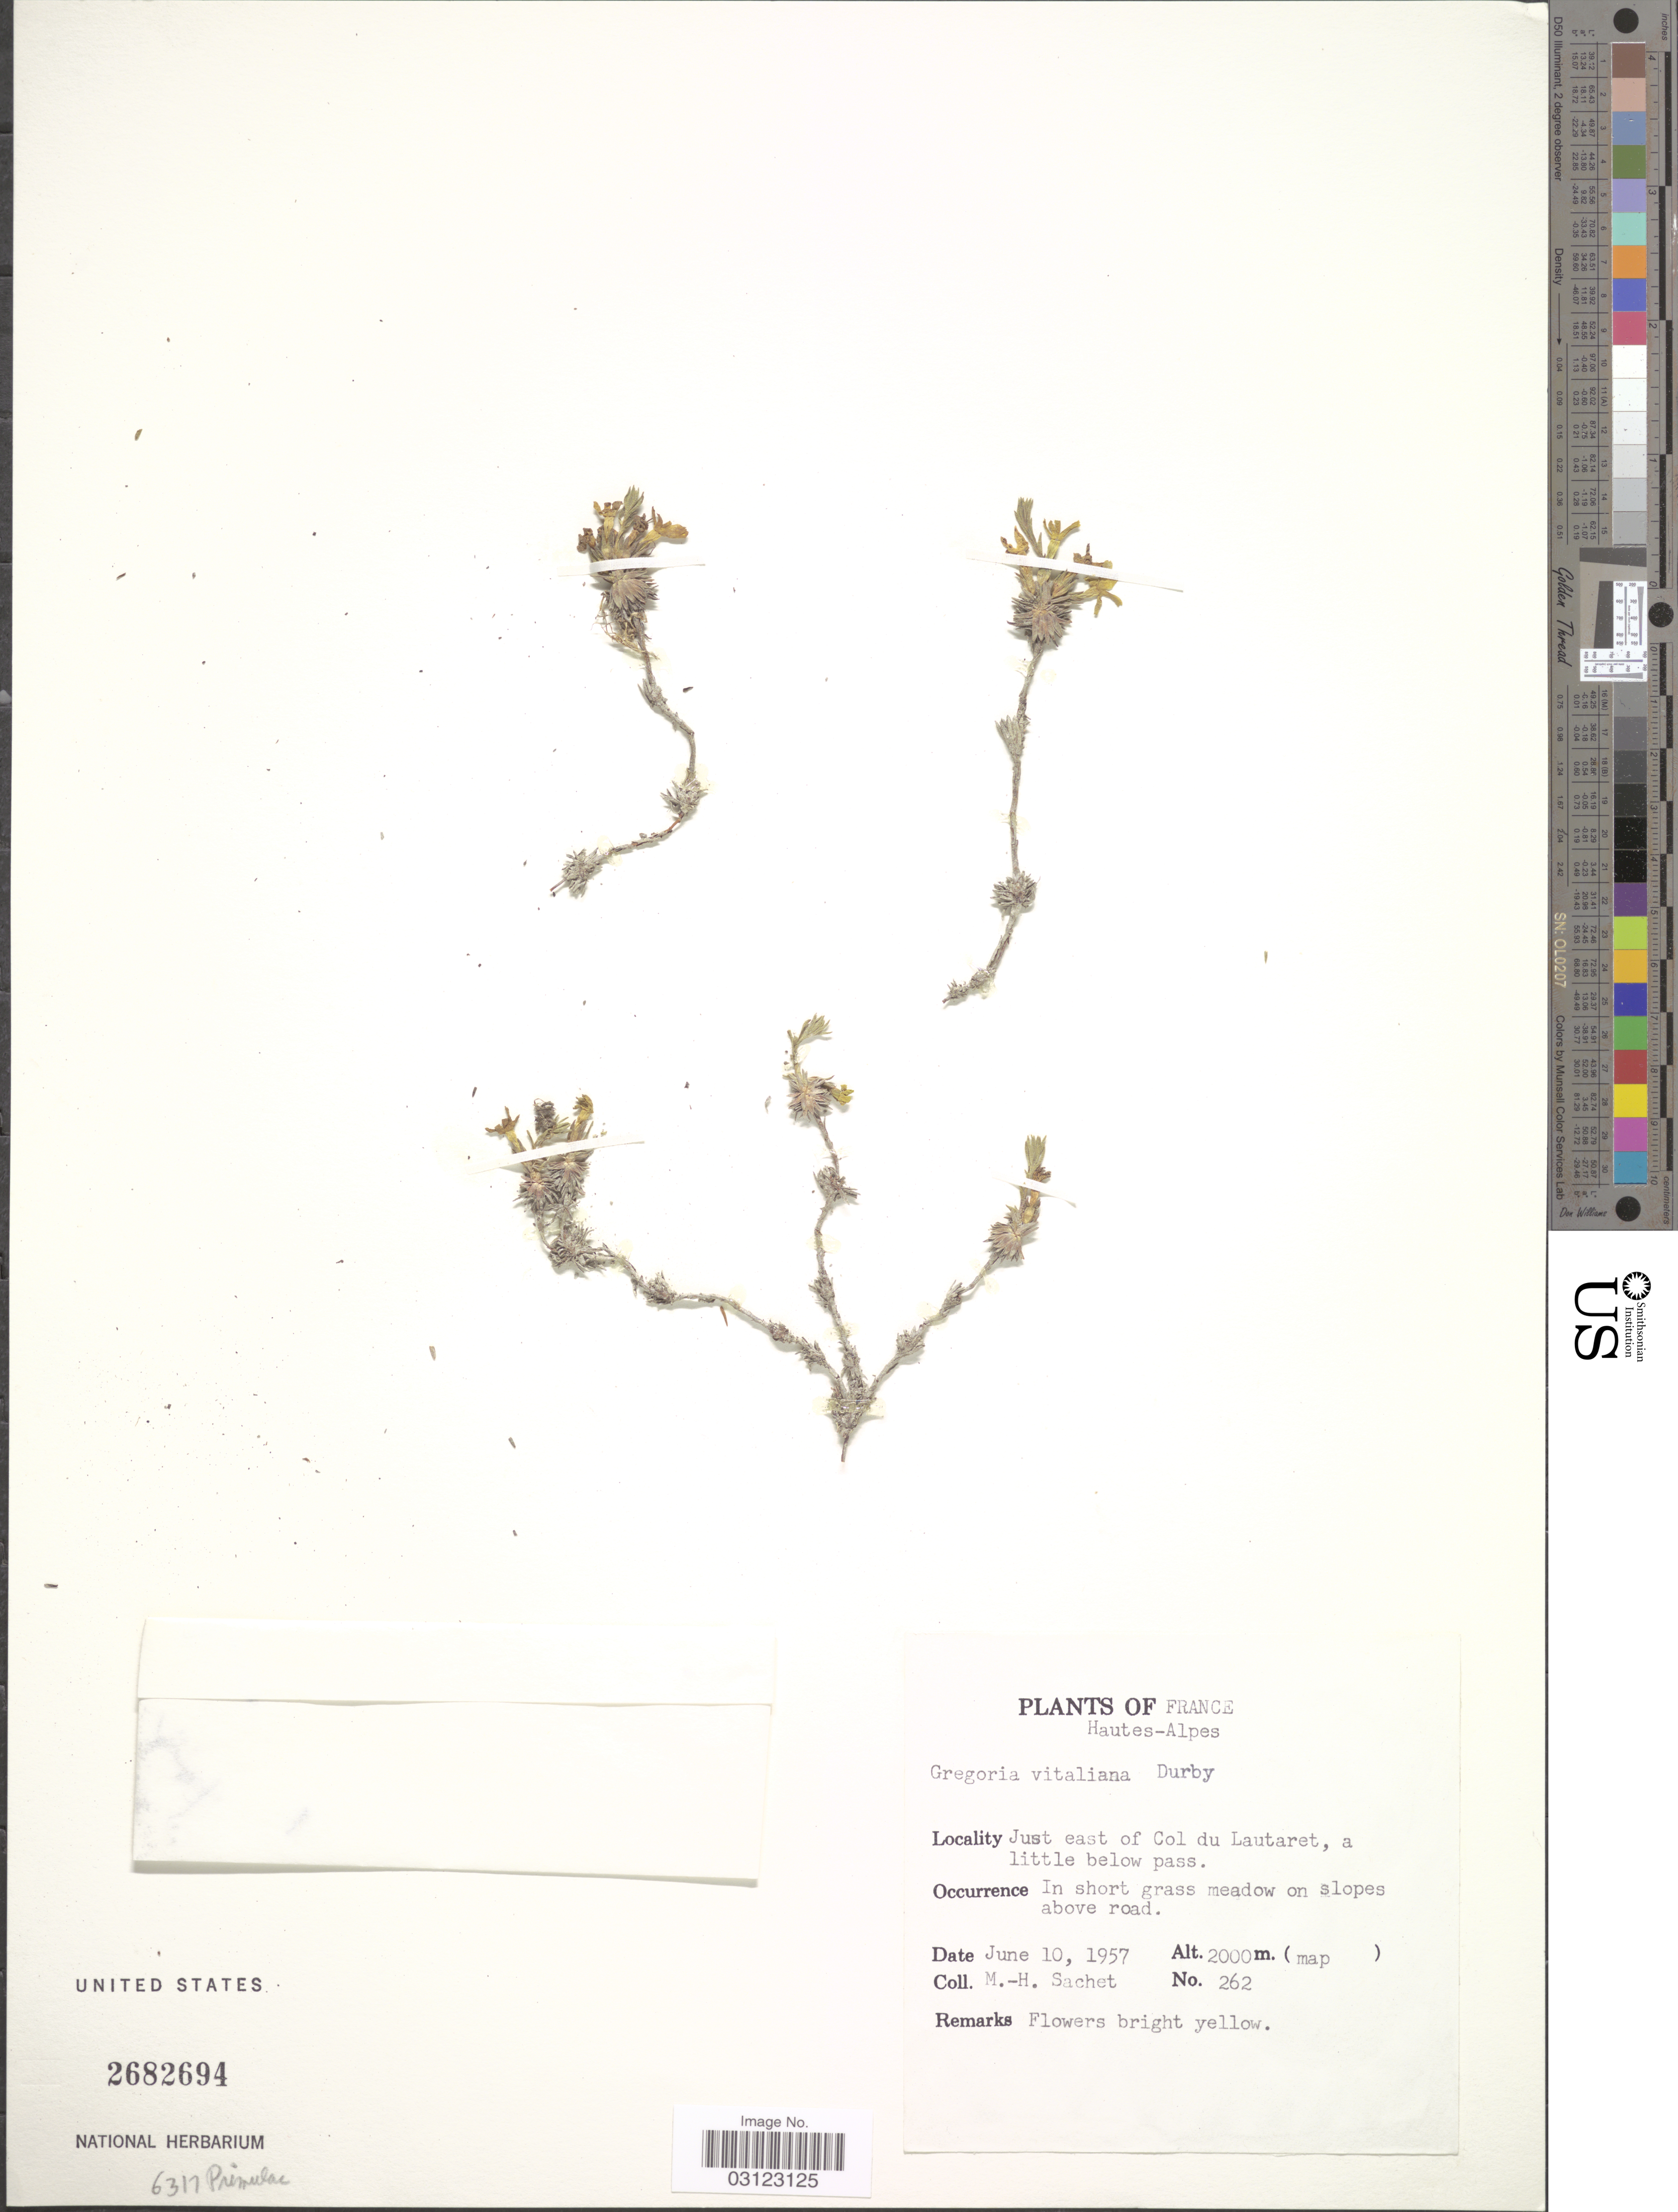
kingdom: Plantae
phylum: Tracheophyta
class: Magnoliopsida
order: Ericales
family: Primulaceae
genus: Douglasia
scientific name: Douglasia vitaliana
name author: (L.) Hook. f. ex B.D. Jacks.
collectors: M.-H. Sachet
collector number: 262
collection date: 1957-06-10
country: France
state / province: Provence-Alpes-Côte d'Azur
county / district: Hautes-Alpes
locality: Hautes-Alpes. Just east of Col du Lautaret, a little below pass.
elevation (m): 2000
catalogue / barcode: US 2682694